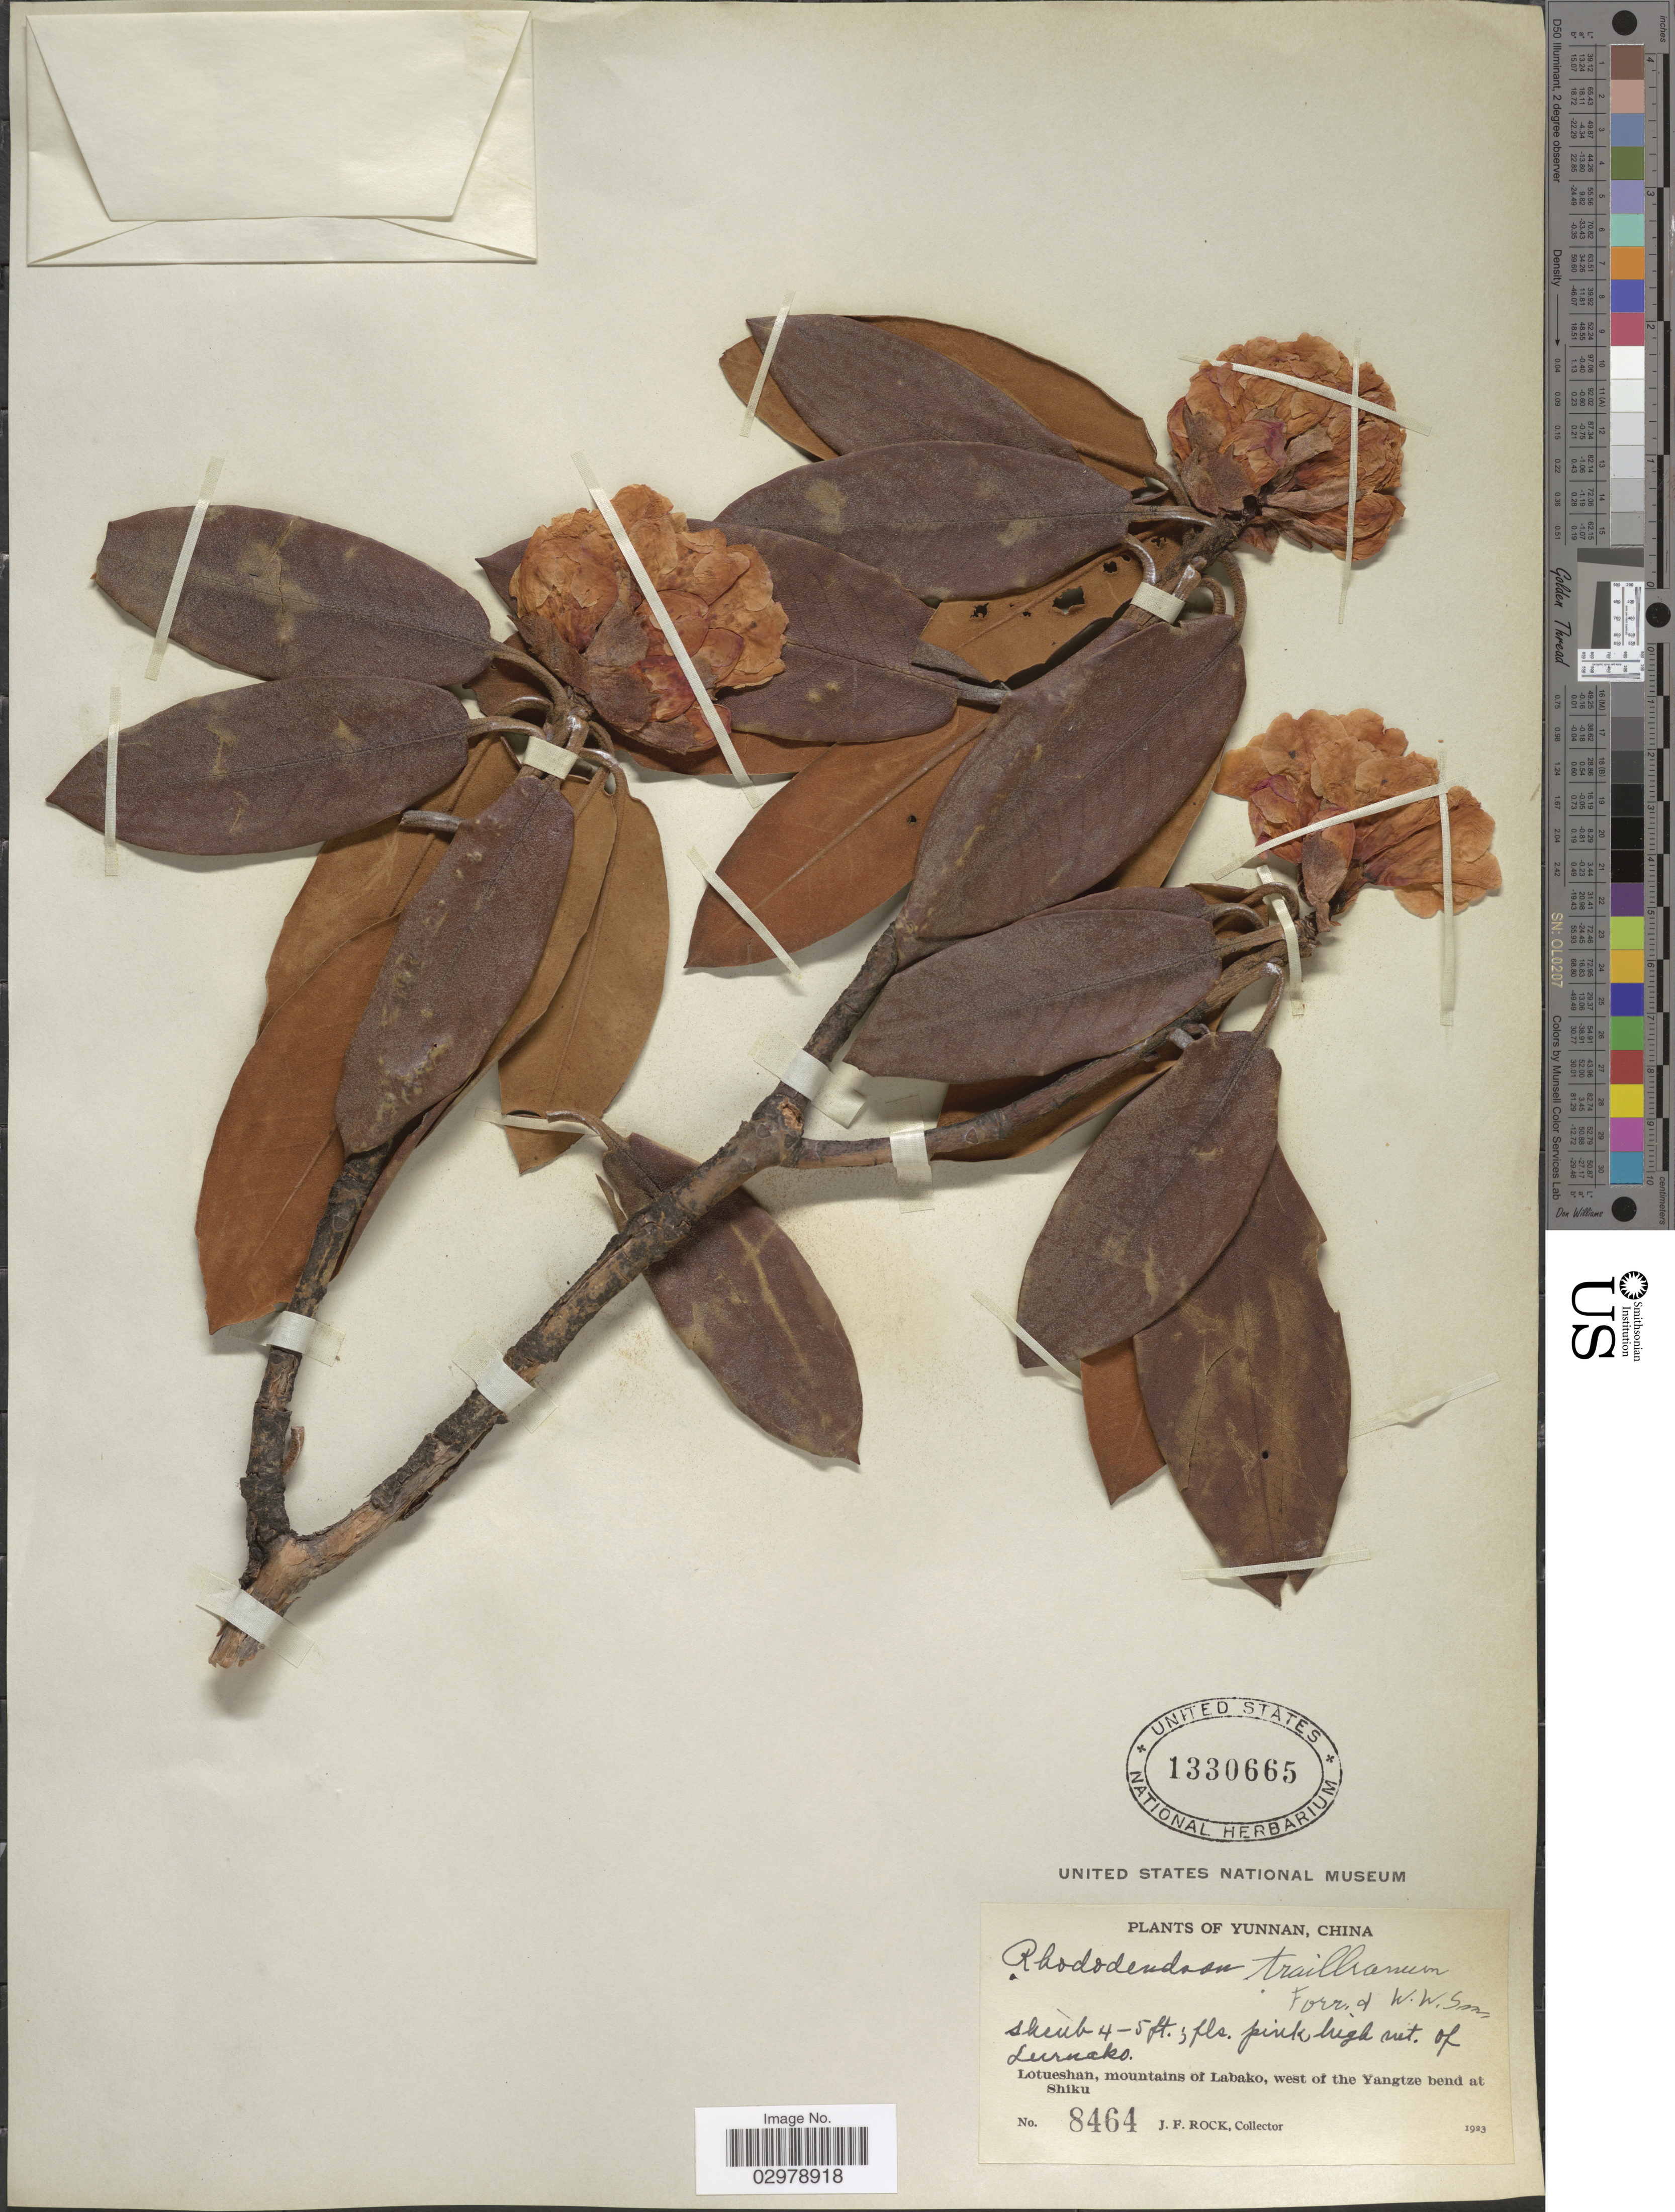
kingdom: Plantae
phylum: Tracheophyta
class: Magnoliopsida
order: Ericales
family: Ericaceae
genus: Rhododendron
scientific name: Rhododendron traillianum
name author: Forrest & W.W. Sm.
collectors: J. Rock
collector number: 8464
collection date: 1923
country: China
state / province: Yunnan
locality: Mt of Lurnako. Lotueshan, mountains of Labako, west of Yangtze bend at Shiku.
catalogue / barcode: US 1330665